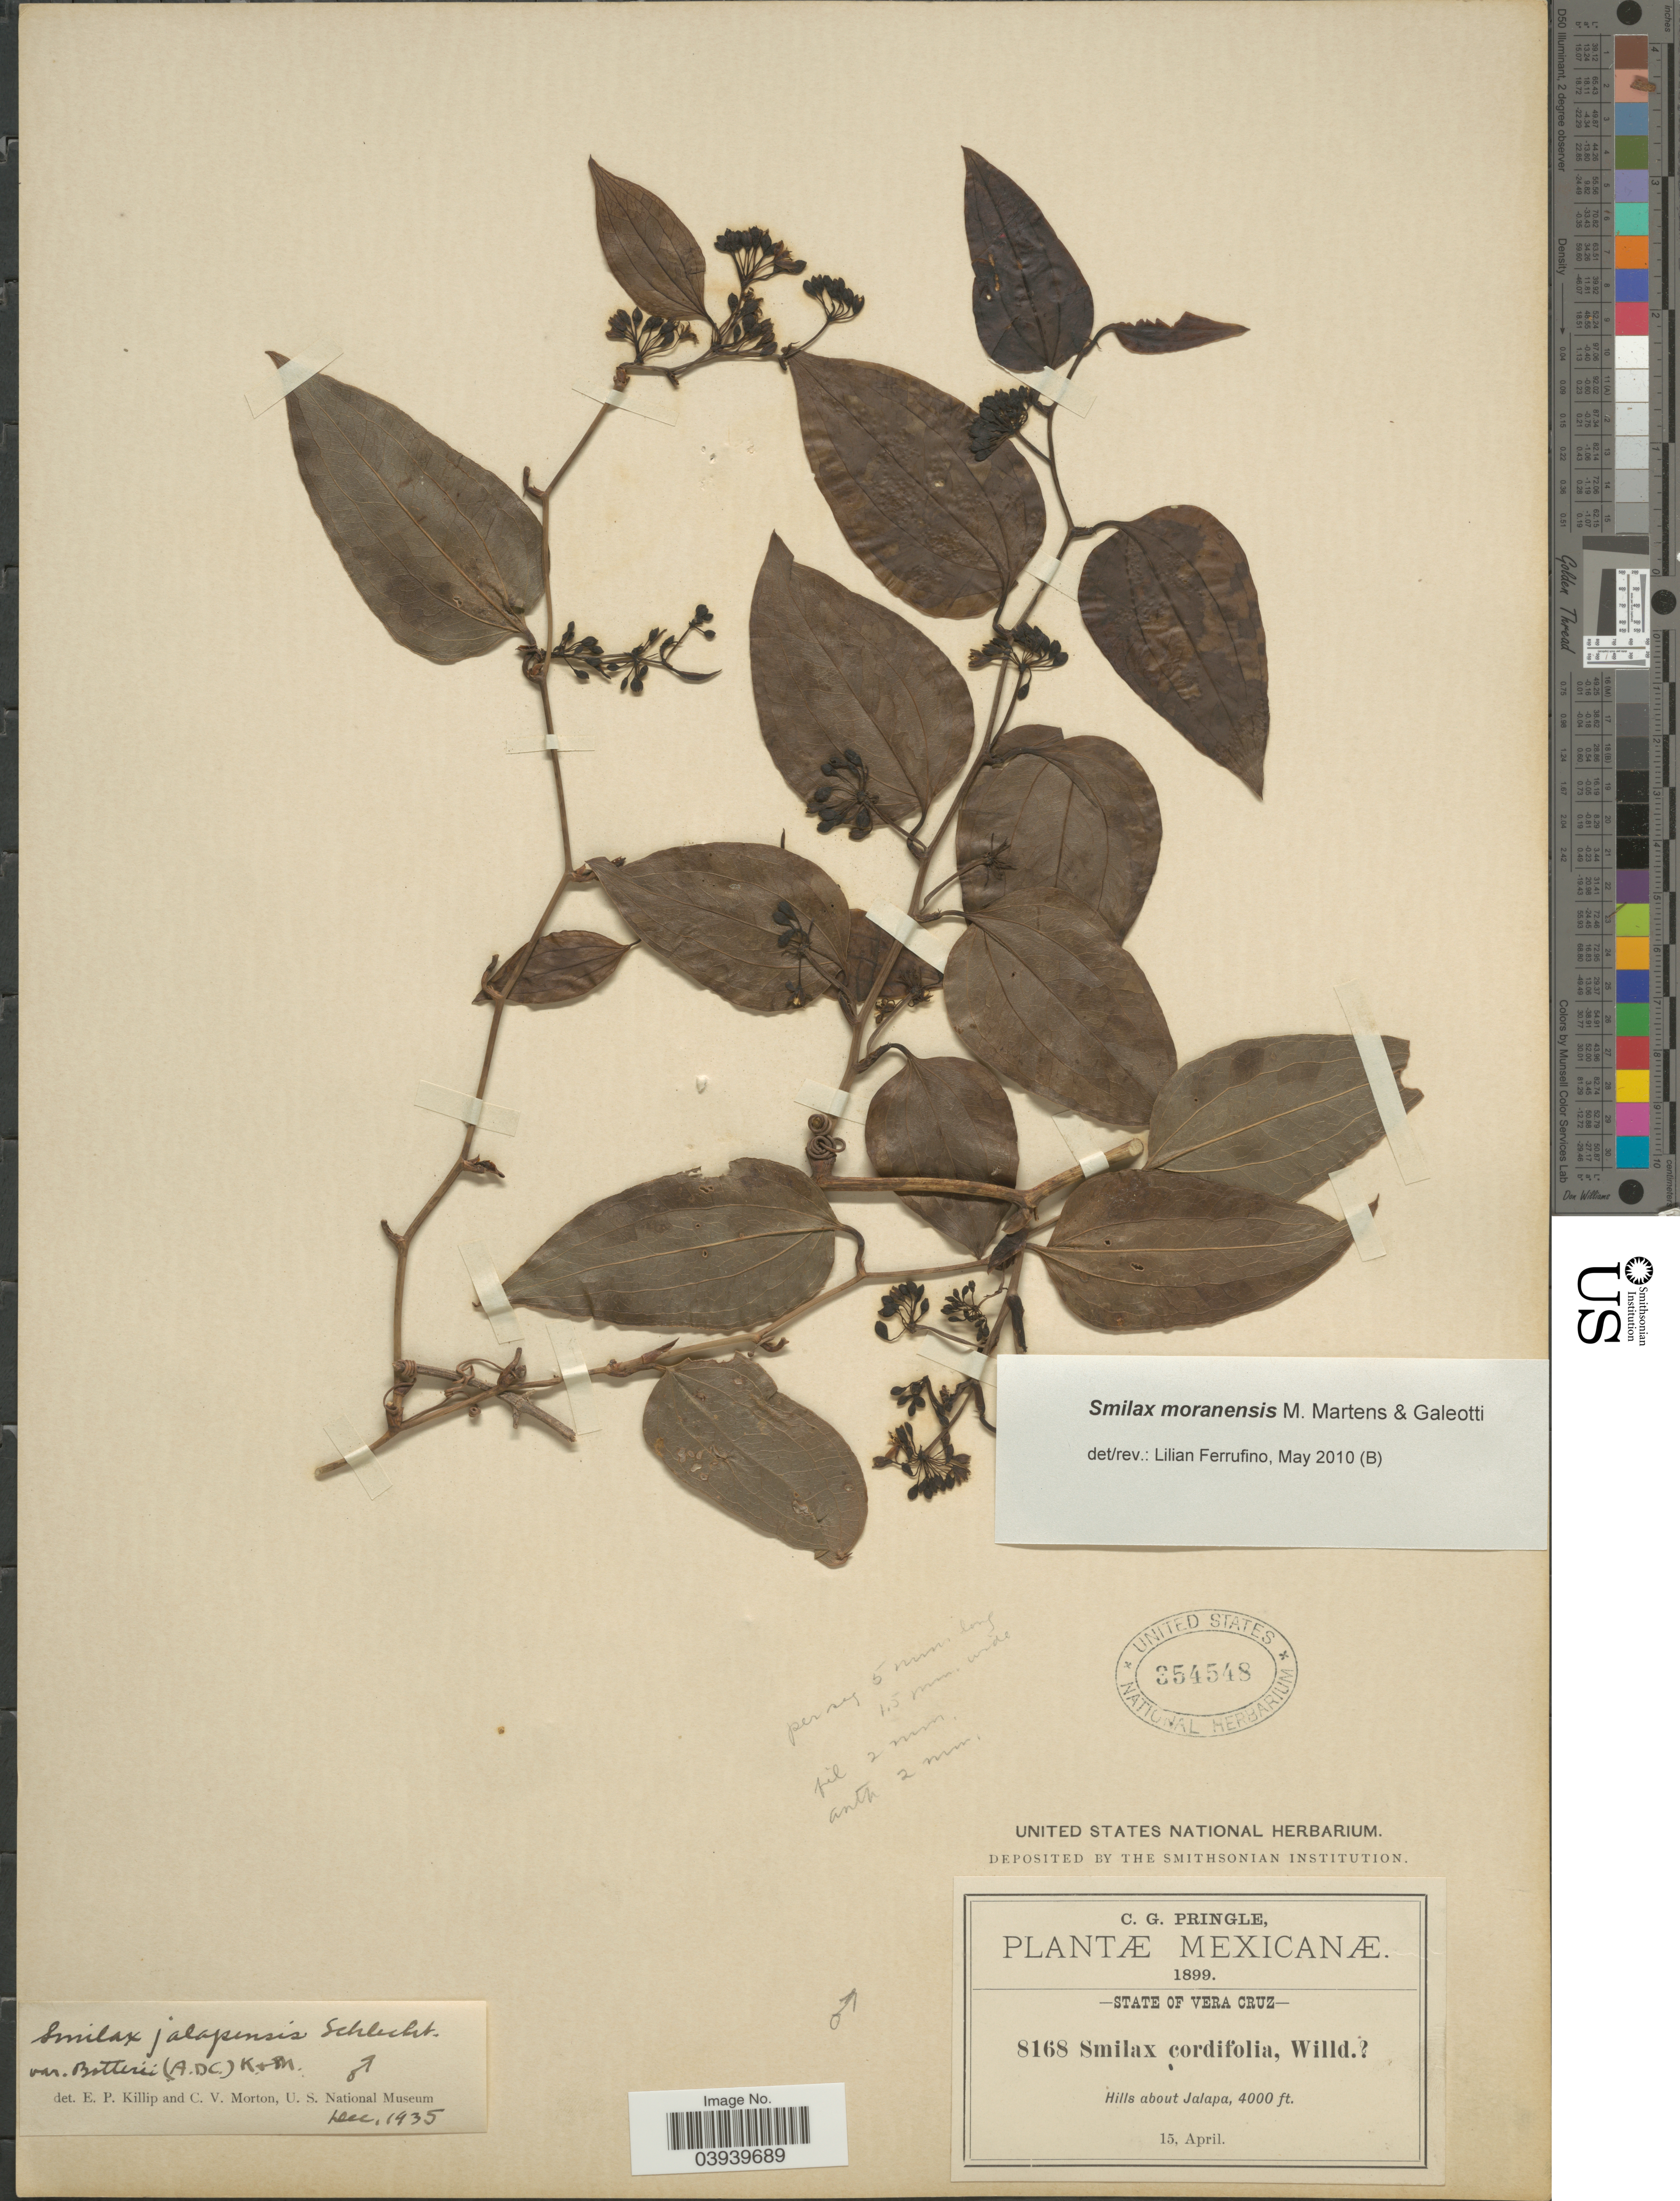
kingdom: Plantae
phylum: Tracheophyta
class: Liliopsida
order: Liliales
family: Smilacaceae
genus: Smilax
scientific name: Smilax moranensis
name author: M. Martens & Galeotti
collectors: C. G. Pringle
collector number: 8168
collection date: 1899-04-15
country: Mexico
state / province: Veracruz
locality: State of Vera Cruz. Hills about Jalapa.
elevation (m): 1219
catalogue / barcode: US 354548